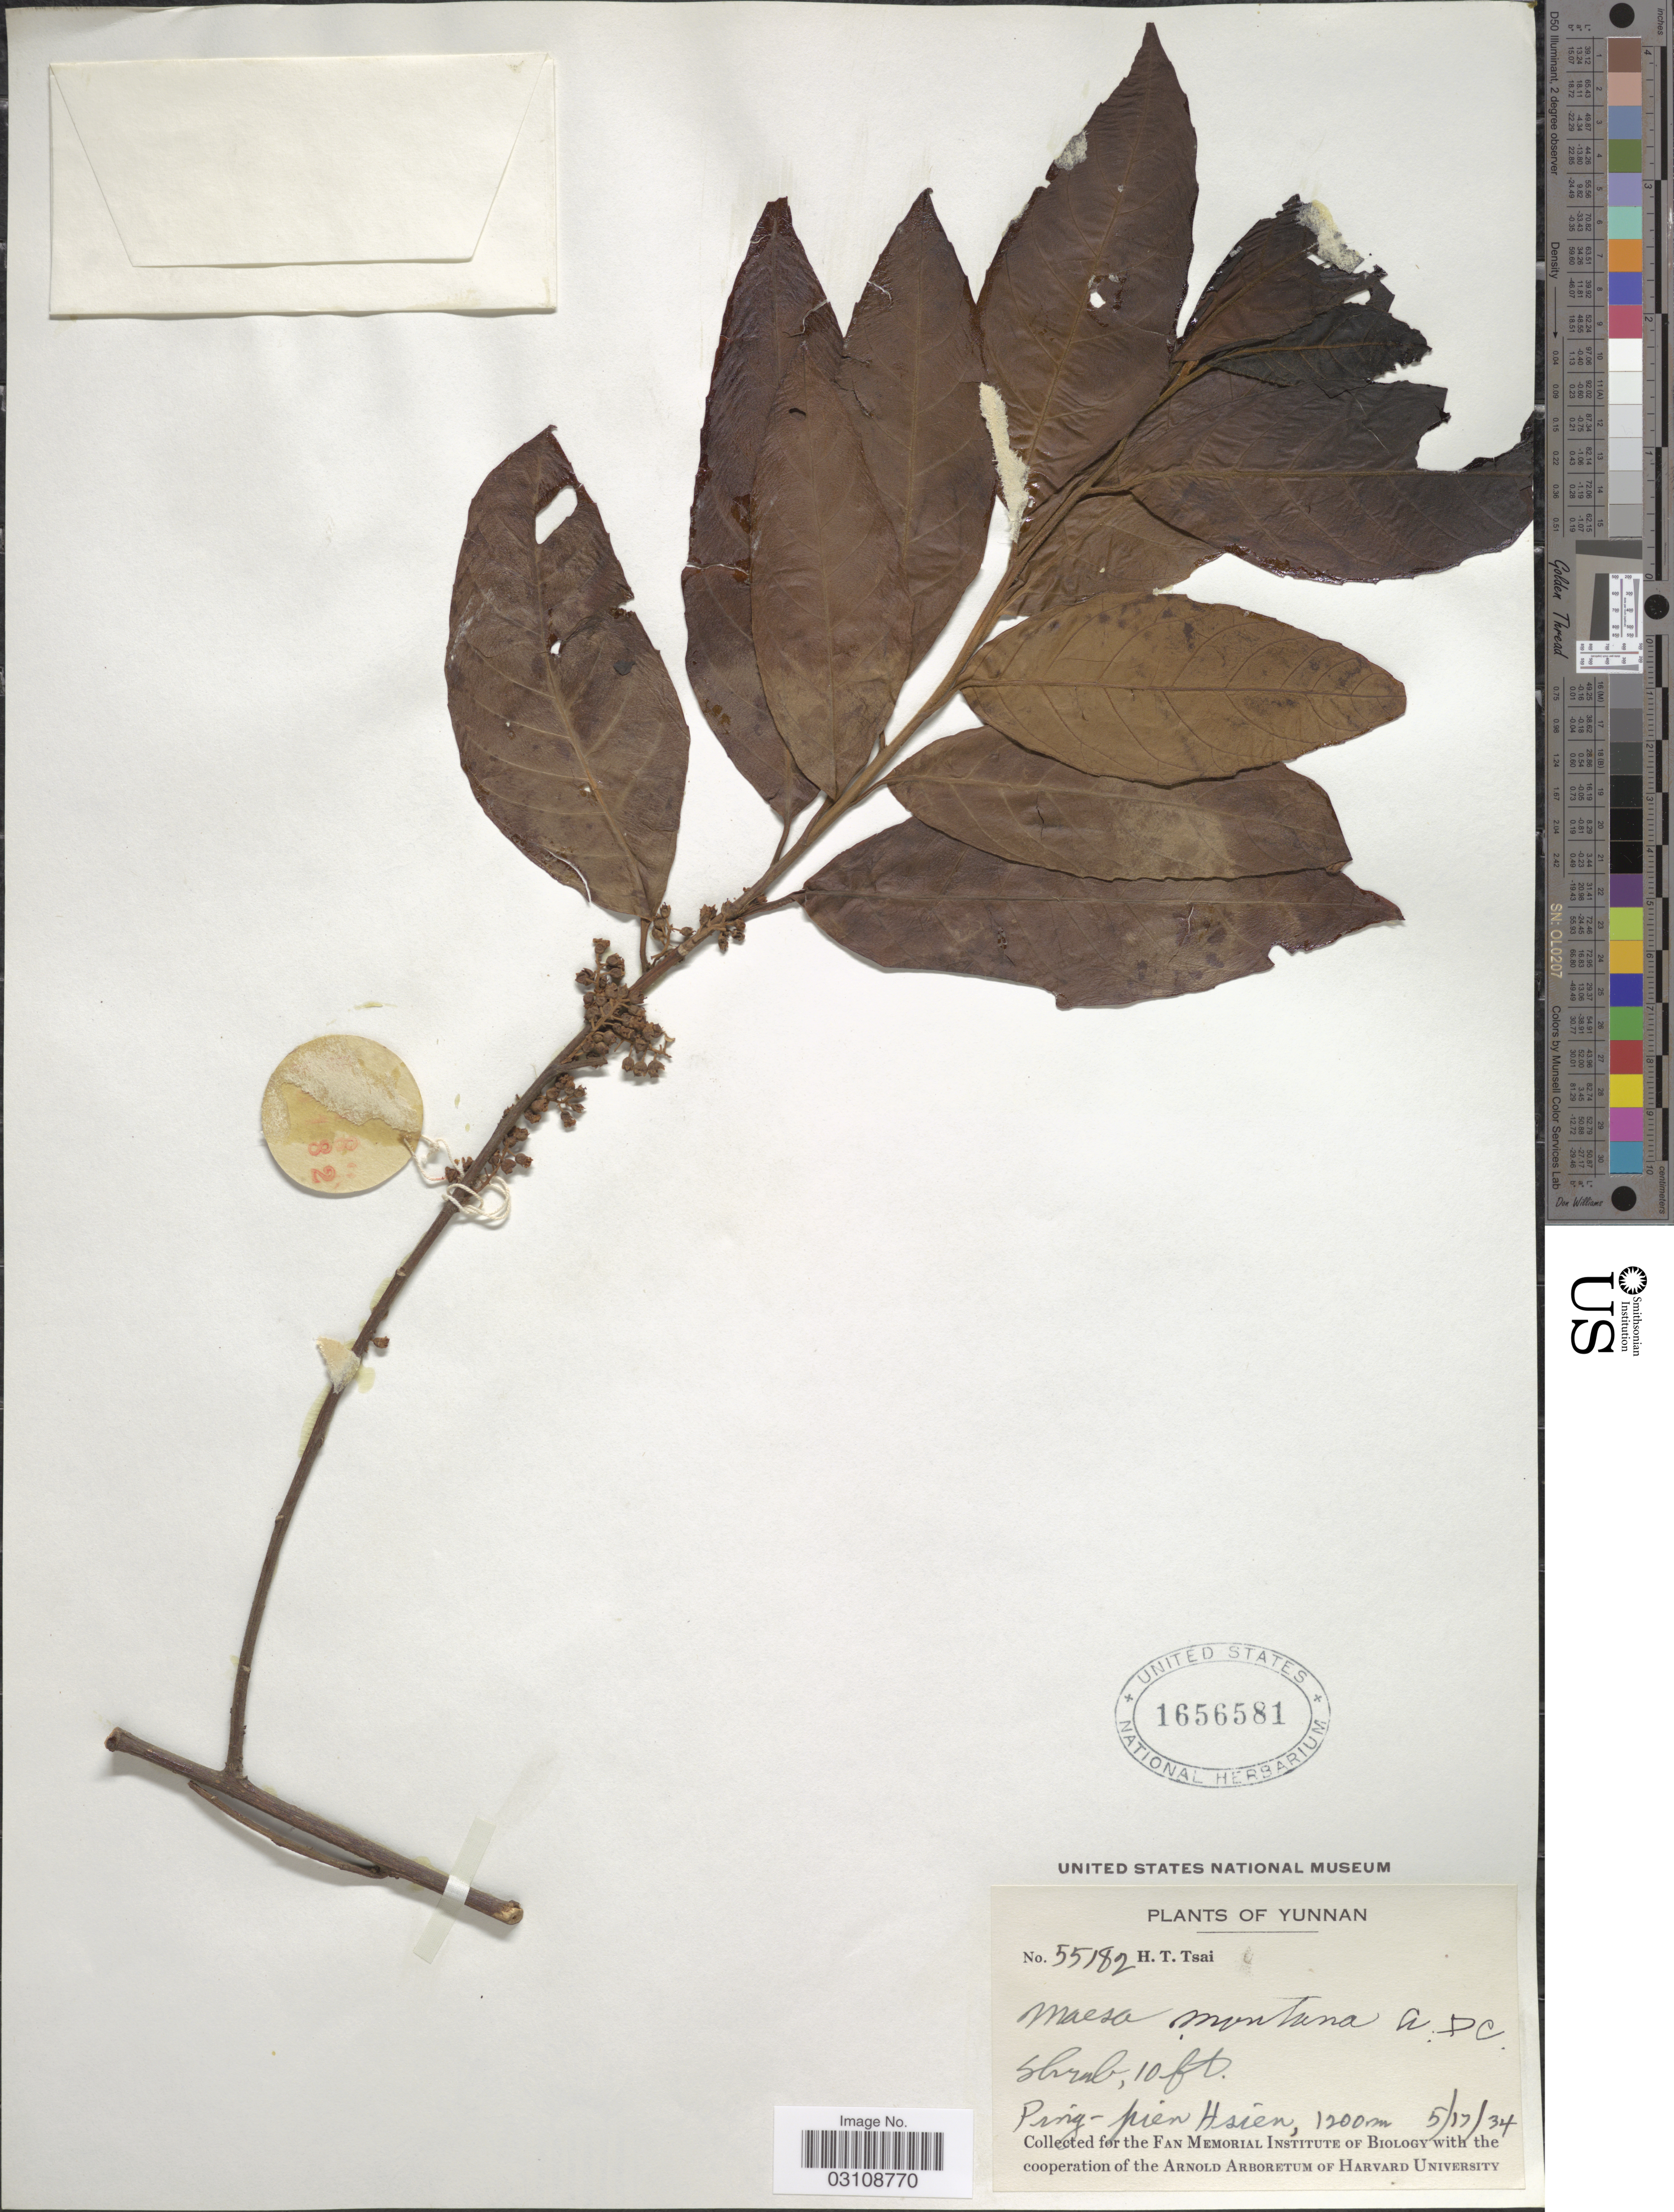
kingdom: Plantae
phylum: Tracheophyta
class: Magnoliopsida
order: Ericales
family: Primulaceae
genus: Maesa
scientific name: Maesa montana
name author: A. DC.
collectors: H. Tsai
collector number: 55182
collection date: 1934-05-17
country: China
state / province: Yunnan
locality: Ping-pien Hsien.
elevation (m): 1200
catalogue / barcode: US 1656581